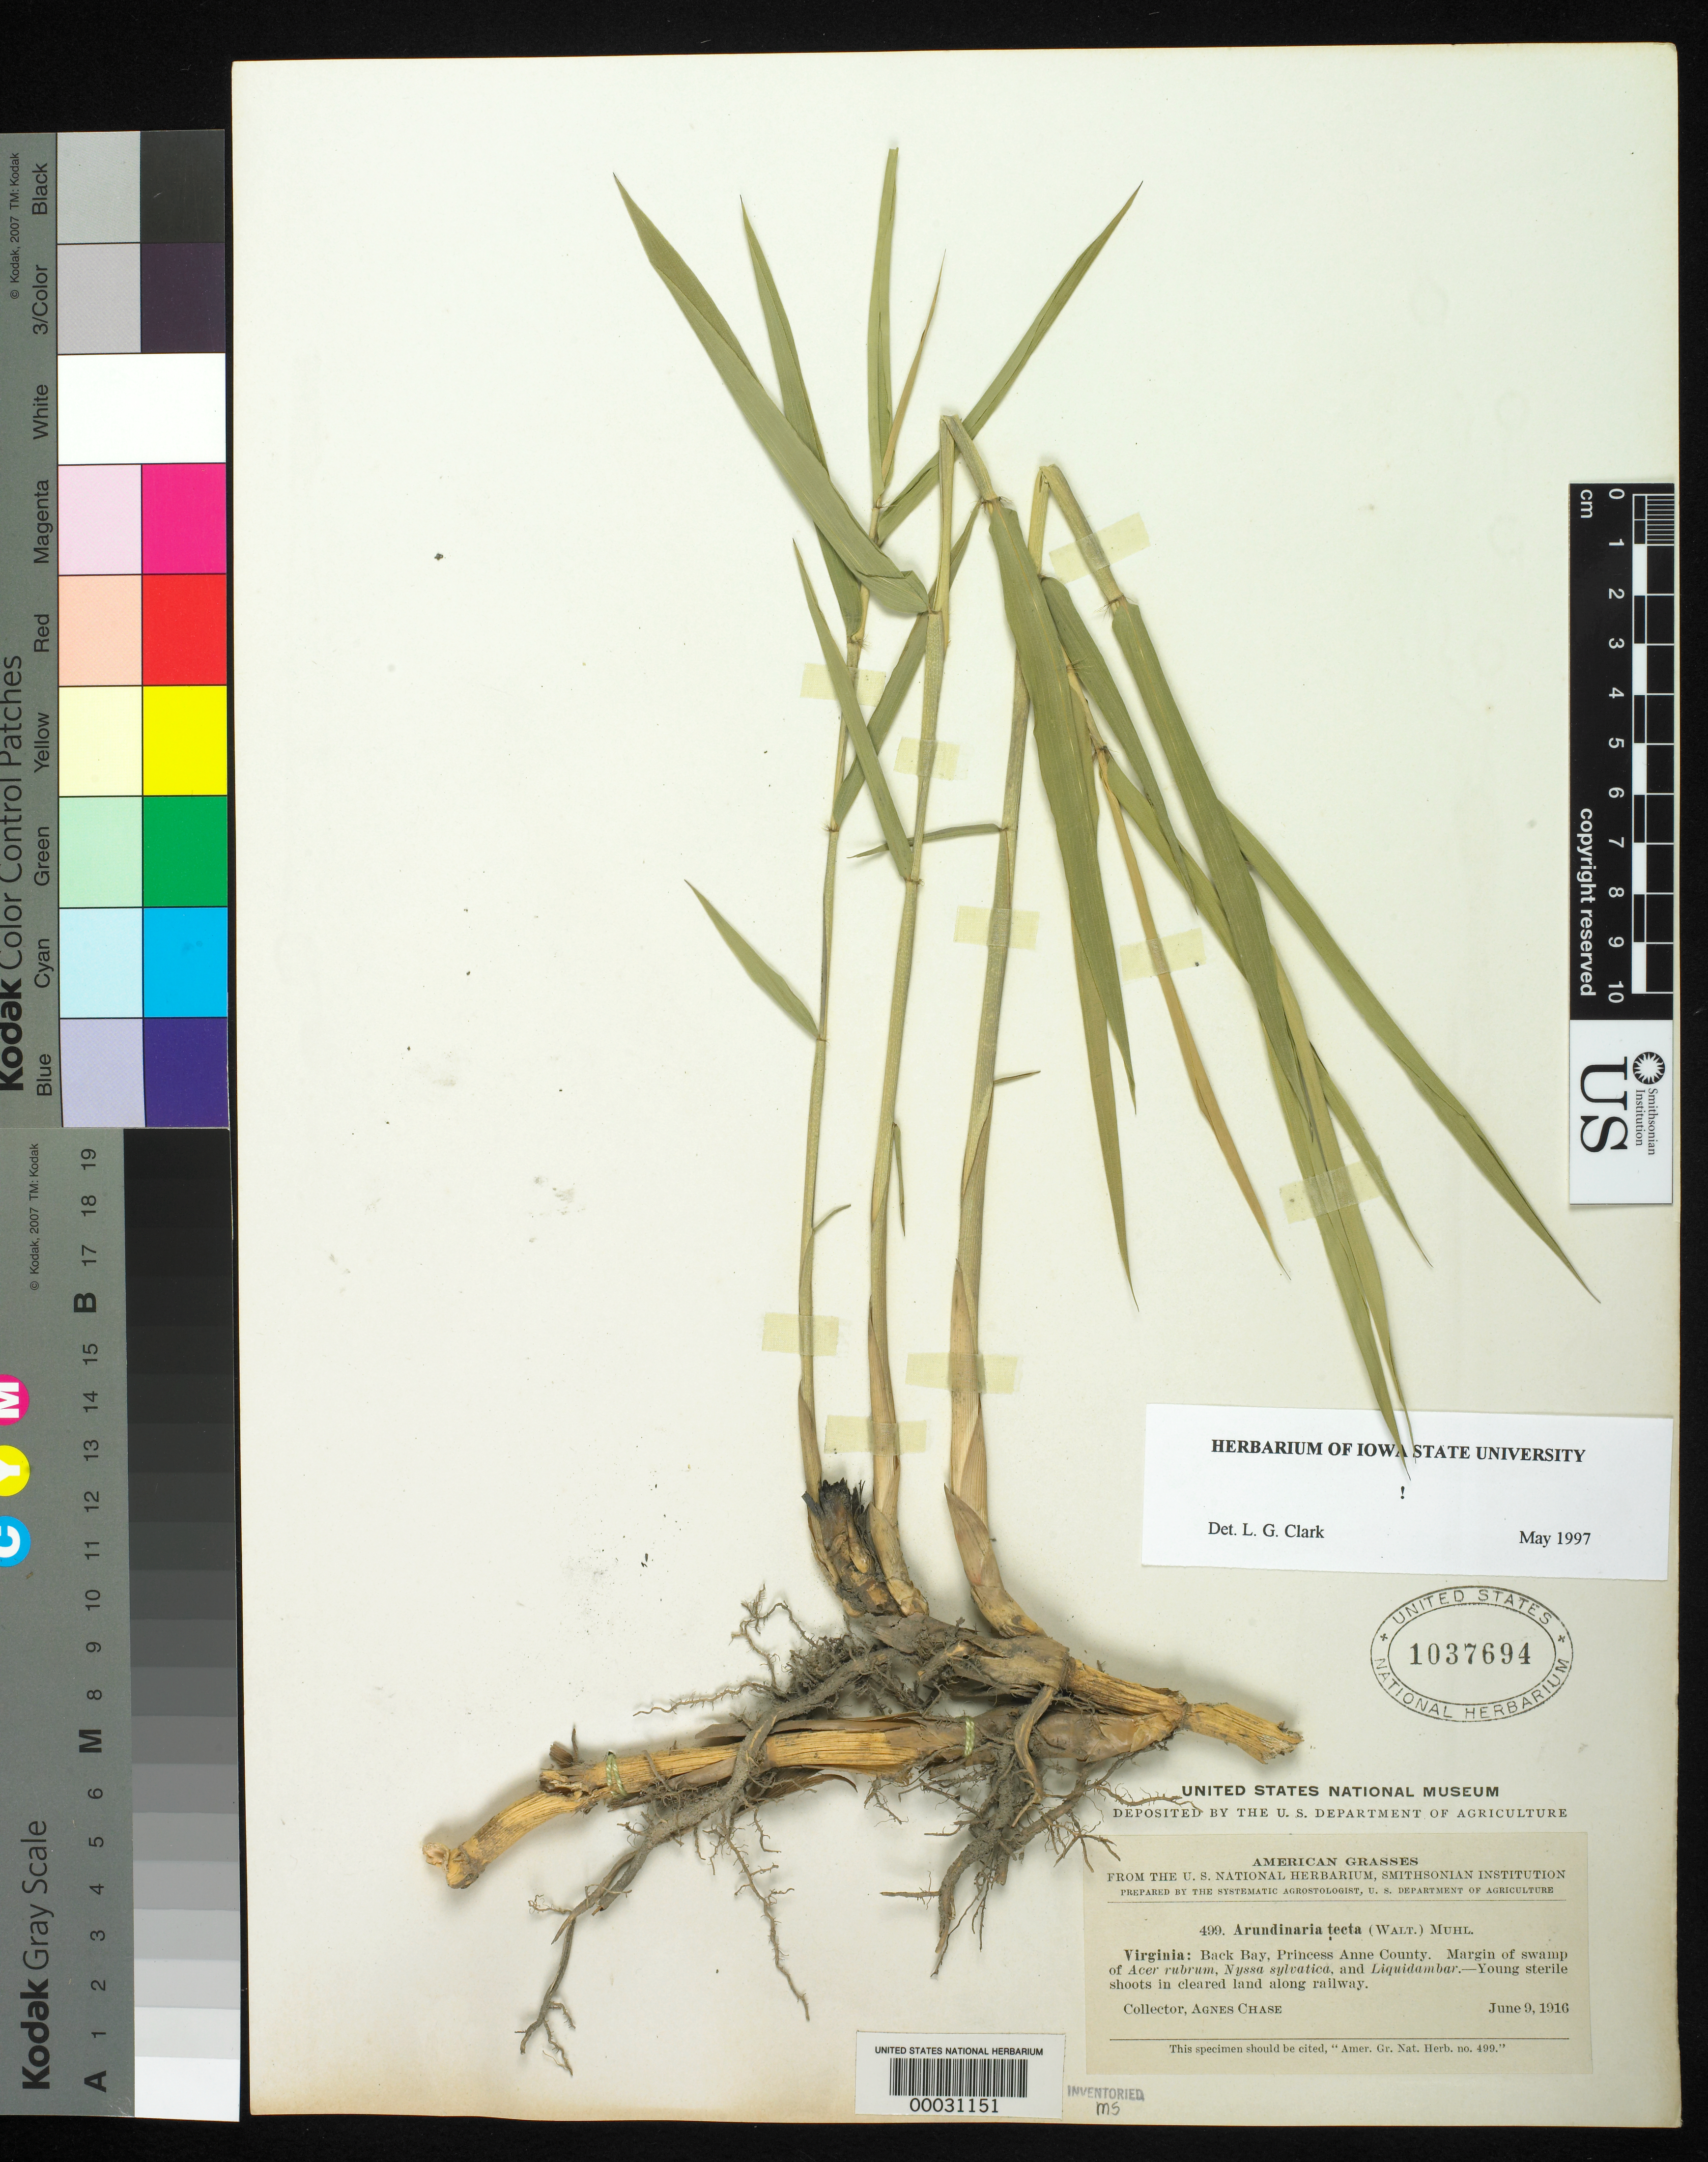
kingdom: Plantae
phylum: Tracheophyta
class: Liliopsida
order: Poales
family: Poaceae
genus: Arundinaria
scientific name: Arundinaria tecta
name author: (Walter) Muhl.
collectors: A. Chase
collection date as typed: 09 Jun 1916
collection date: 1916-06-09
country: United States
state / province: Virginia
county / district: City of Virginia Beach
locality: Black Bay, Princess Anne county. [City of Virginia Beach = Princess Anne County (extinct), in part.]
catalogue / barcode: US 1037694